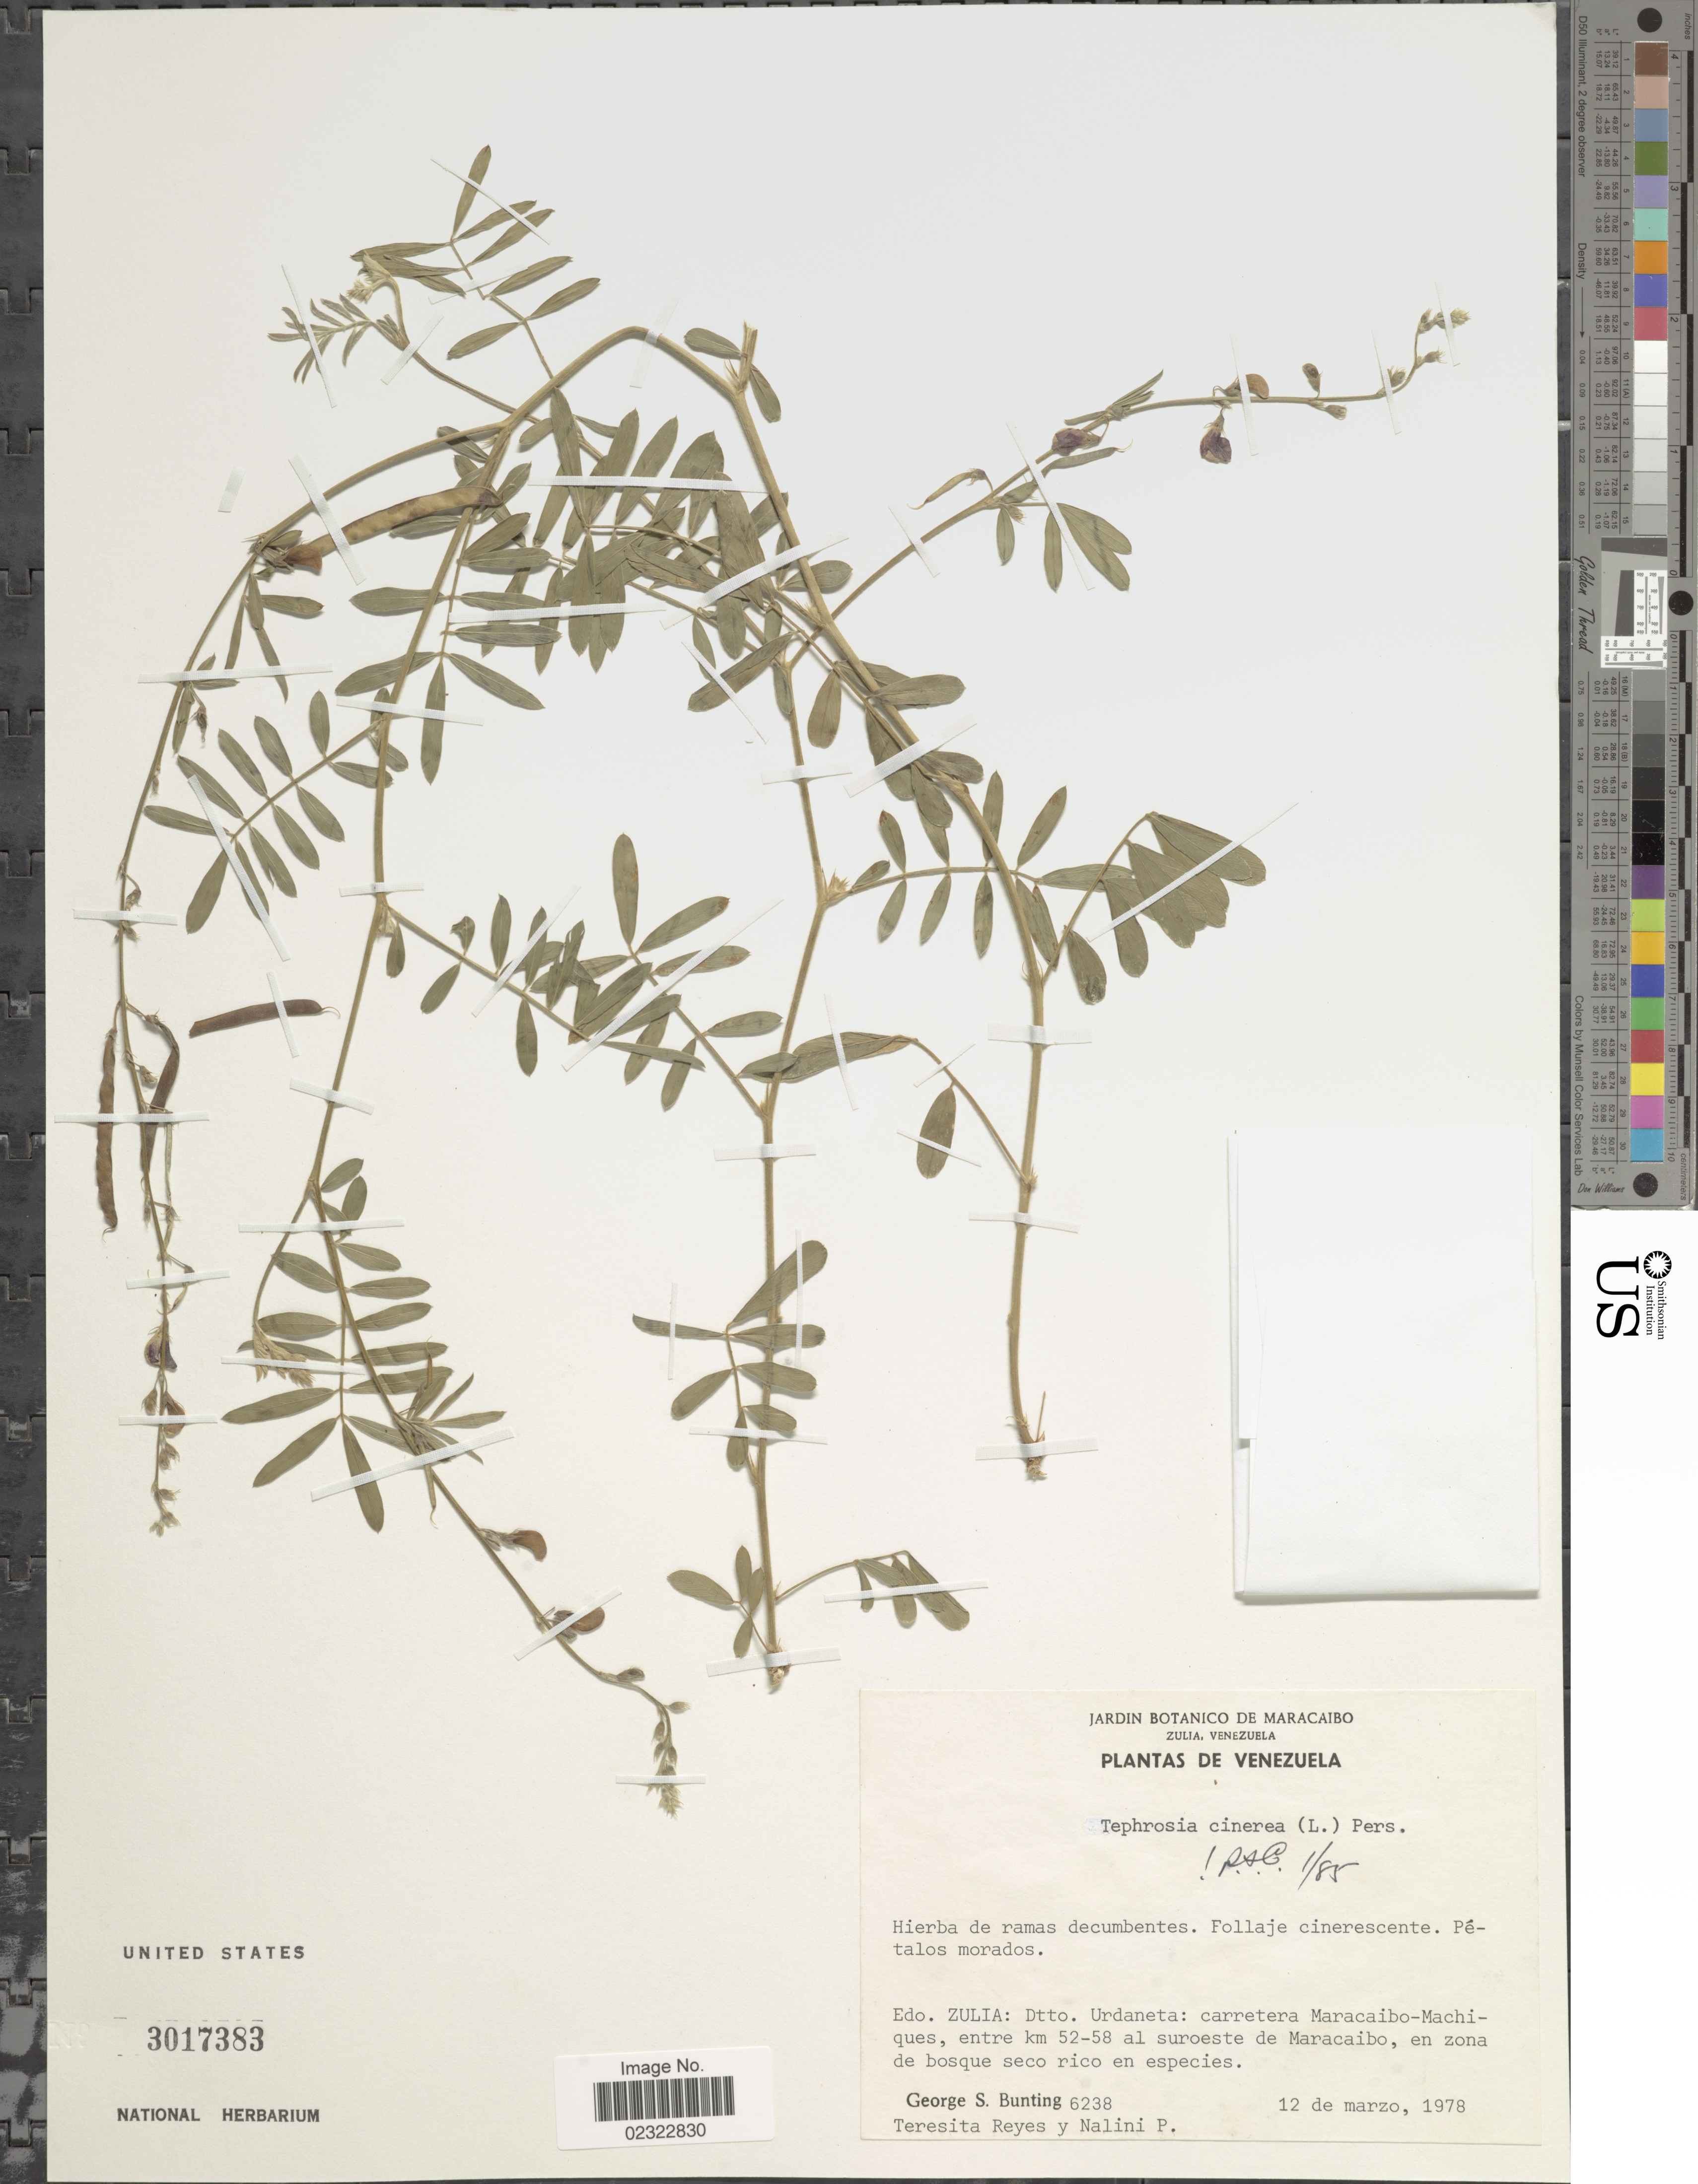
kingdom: Plantae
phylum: Tracheophyta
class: Magnoliopsida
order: Fabales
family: Fabaceae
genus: Tephrosia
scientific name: Tephrosia cinerea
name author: (L.) Pers.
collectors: G. S. Bunting, T. Reyes & P. Nalini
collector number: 6238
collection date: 1978-03-12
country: Venezuela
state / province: Zulia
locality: Edo Zulia: Dtto. Urdaneta: carretera Marajcaibo-Machiques, entre km 52-58 al suroeste de Maracaibo, en zona de bosque seco rico en especies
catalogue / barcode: US 3017383